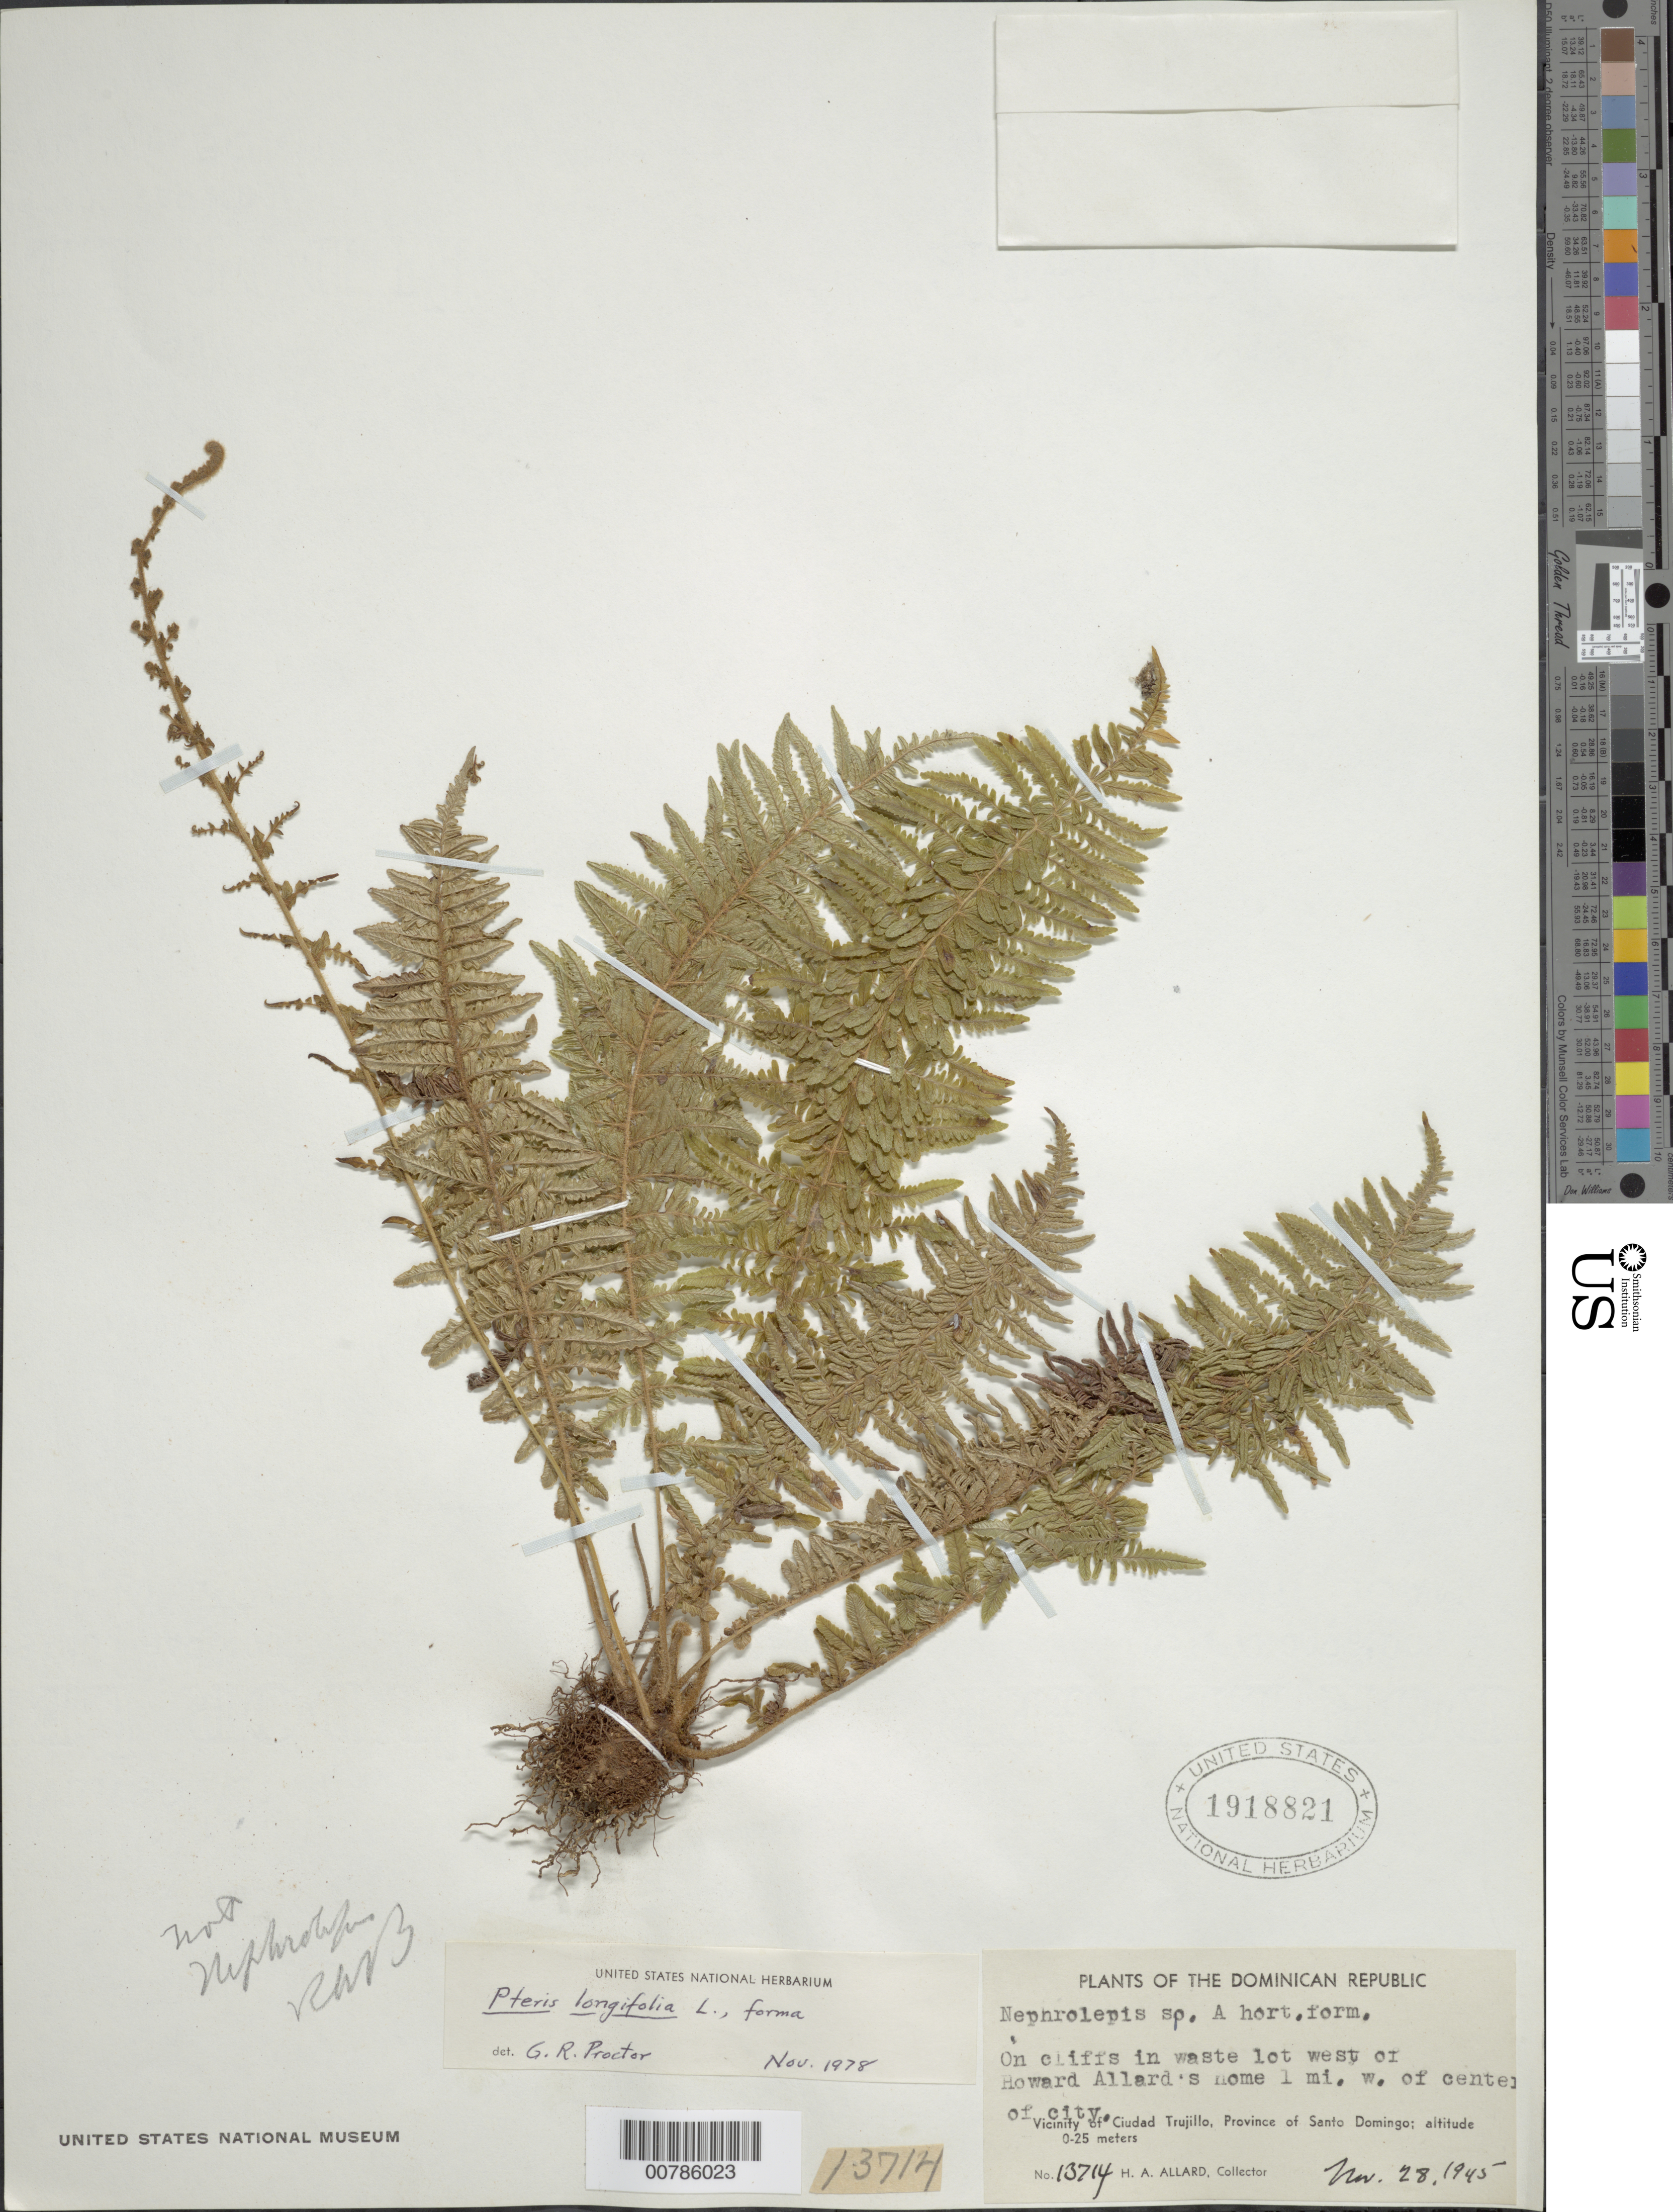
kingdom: Plantae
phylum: Tracheophyta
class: Polypodiopsida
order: Polypodiales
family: Pteridaceae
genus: Pteris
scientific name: Pteris longifolia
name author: L.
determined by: Proctor, G. R.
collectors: H. A. Allard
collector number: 13714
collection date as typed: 28 Nov 1945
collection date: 1945-11-28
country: Dominican Republic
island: Hispaniola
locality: Prov. Santo Domingo, Ciudad Trujillo, 1 mile W of city, W of Howard Allard's home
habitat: On cliffs in waste lot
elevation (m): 0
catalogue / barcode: US 1918821